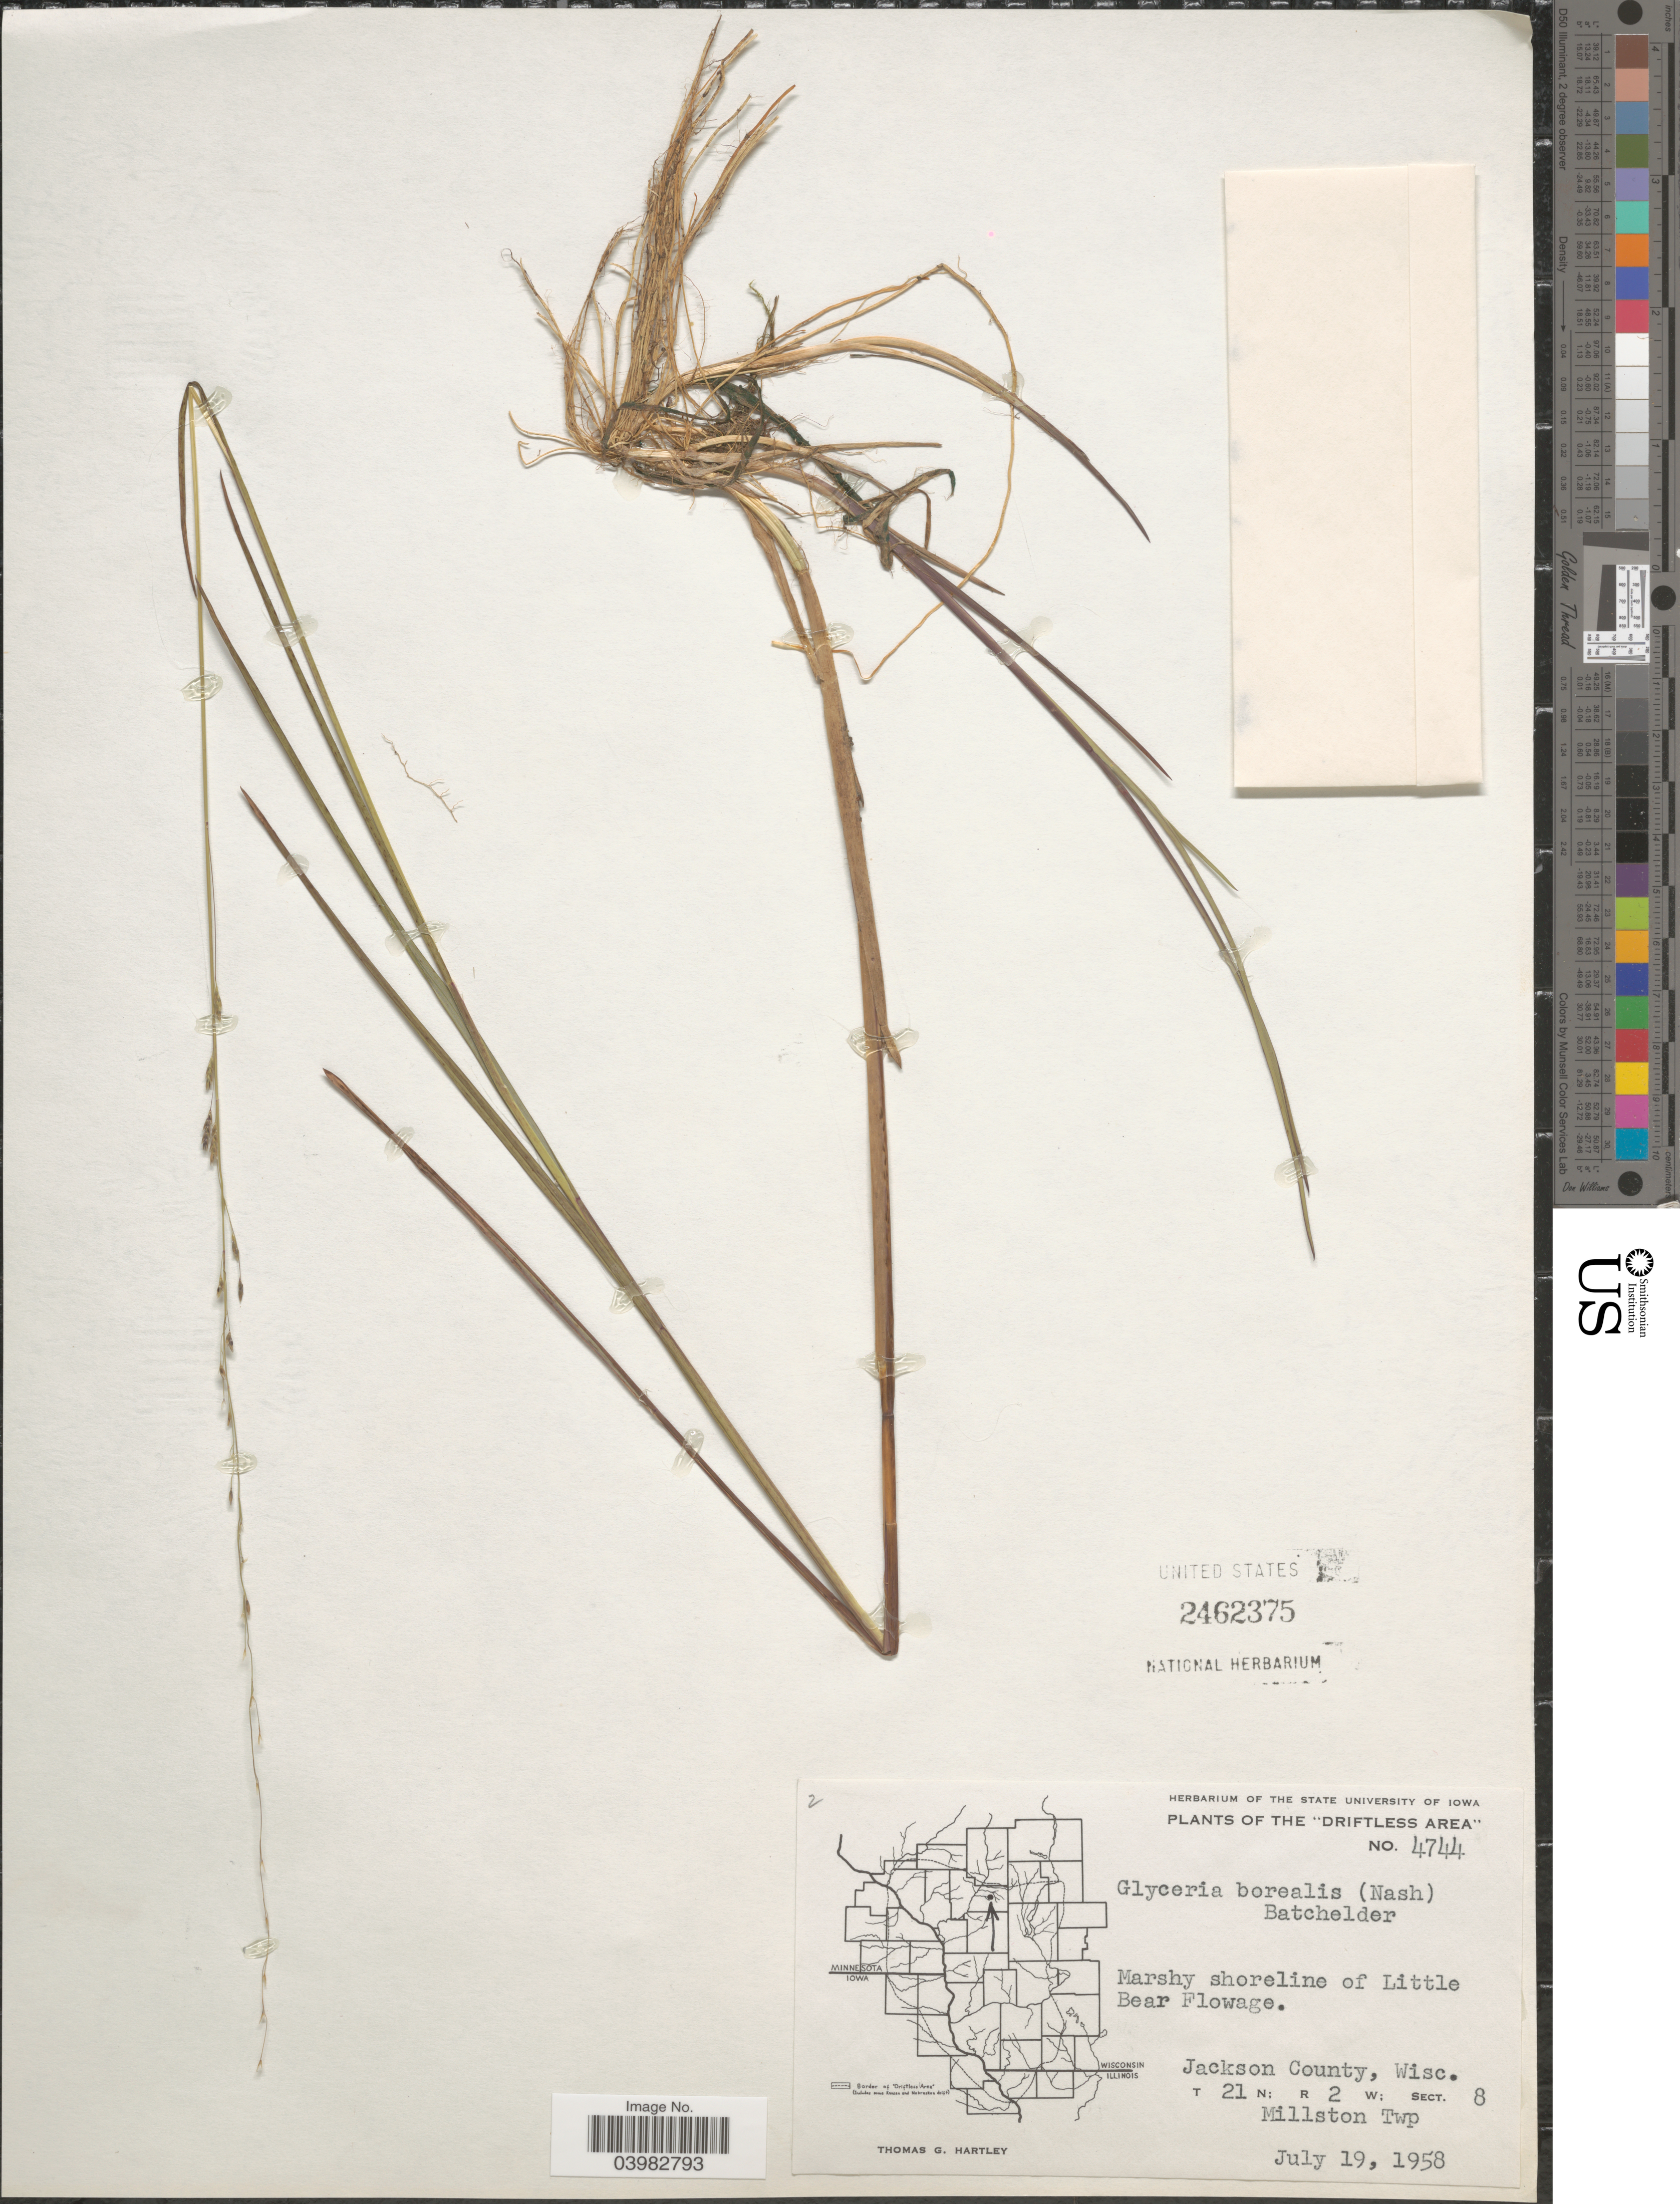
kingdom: Plantae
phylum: Tracheophyta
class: Liliopsida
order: Poales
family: Poaceae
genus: Glyceria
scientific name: Glyceria borealis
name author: (Nash) Batchelder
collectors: T. G. Hartley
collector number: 4744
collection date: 1958-07-19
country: United States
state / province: Wisconsin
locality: The "Driftless Area". Shoreline of Little Bear Flowage. Jackson County. T 21 N; R 2 W; Sect. 8. Millston Twp.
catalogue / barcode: US 2462375